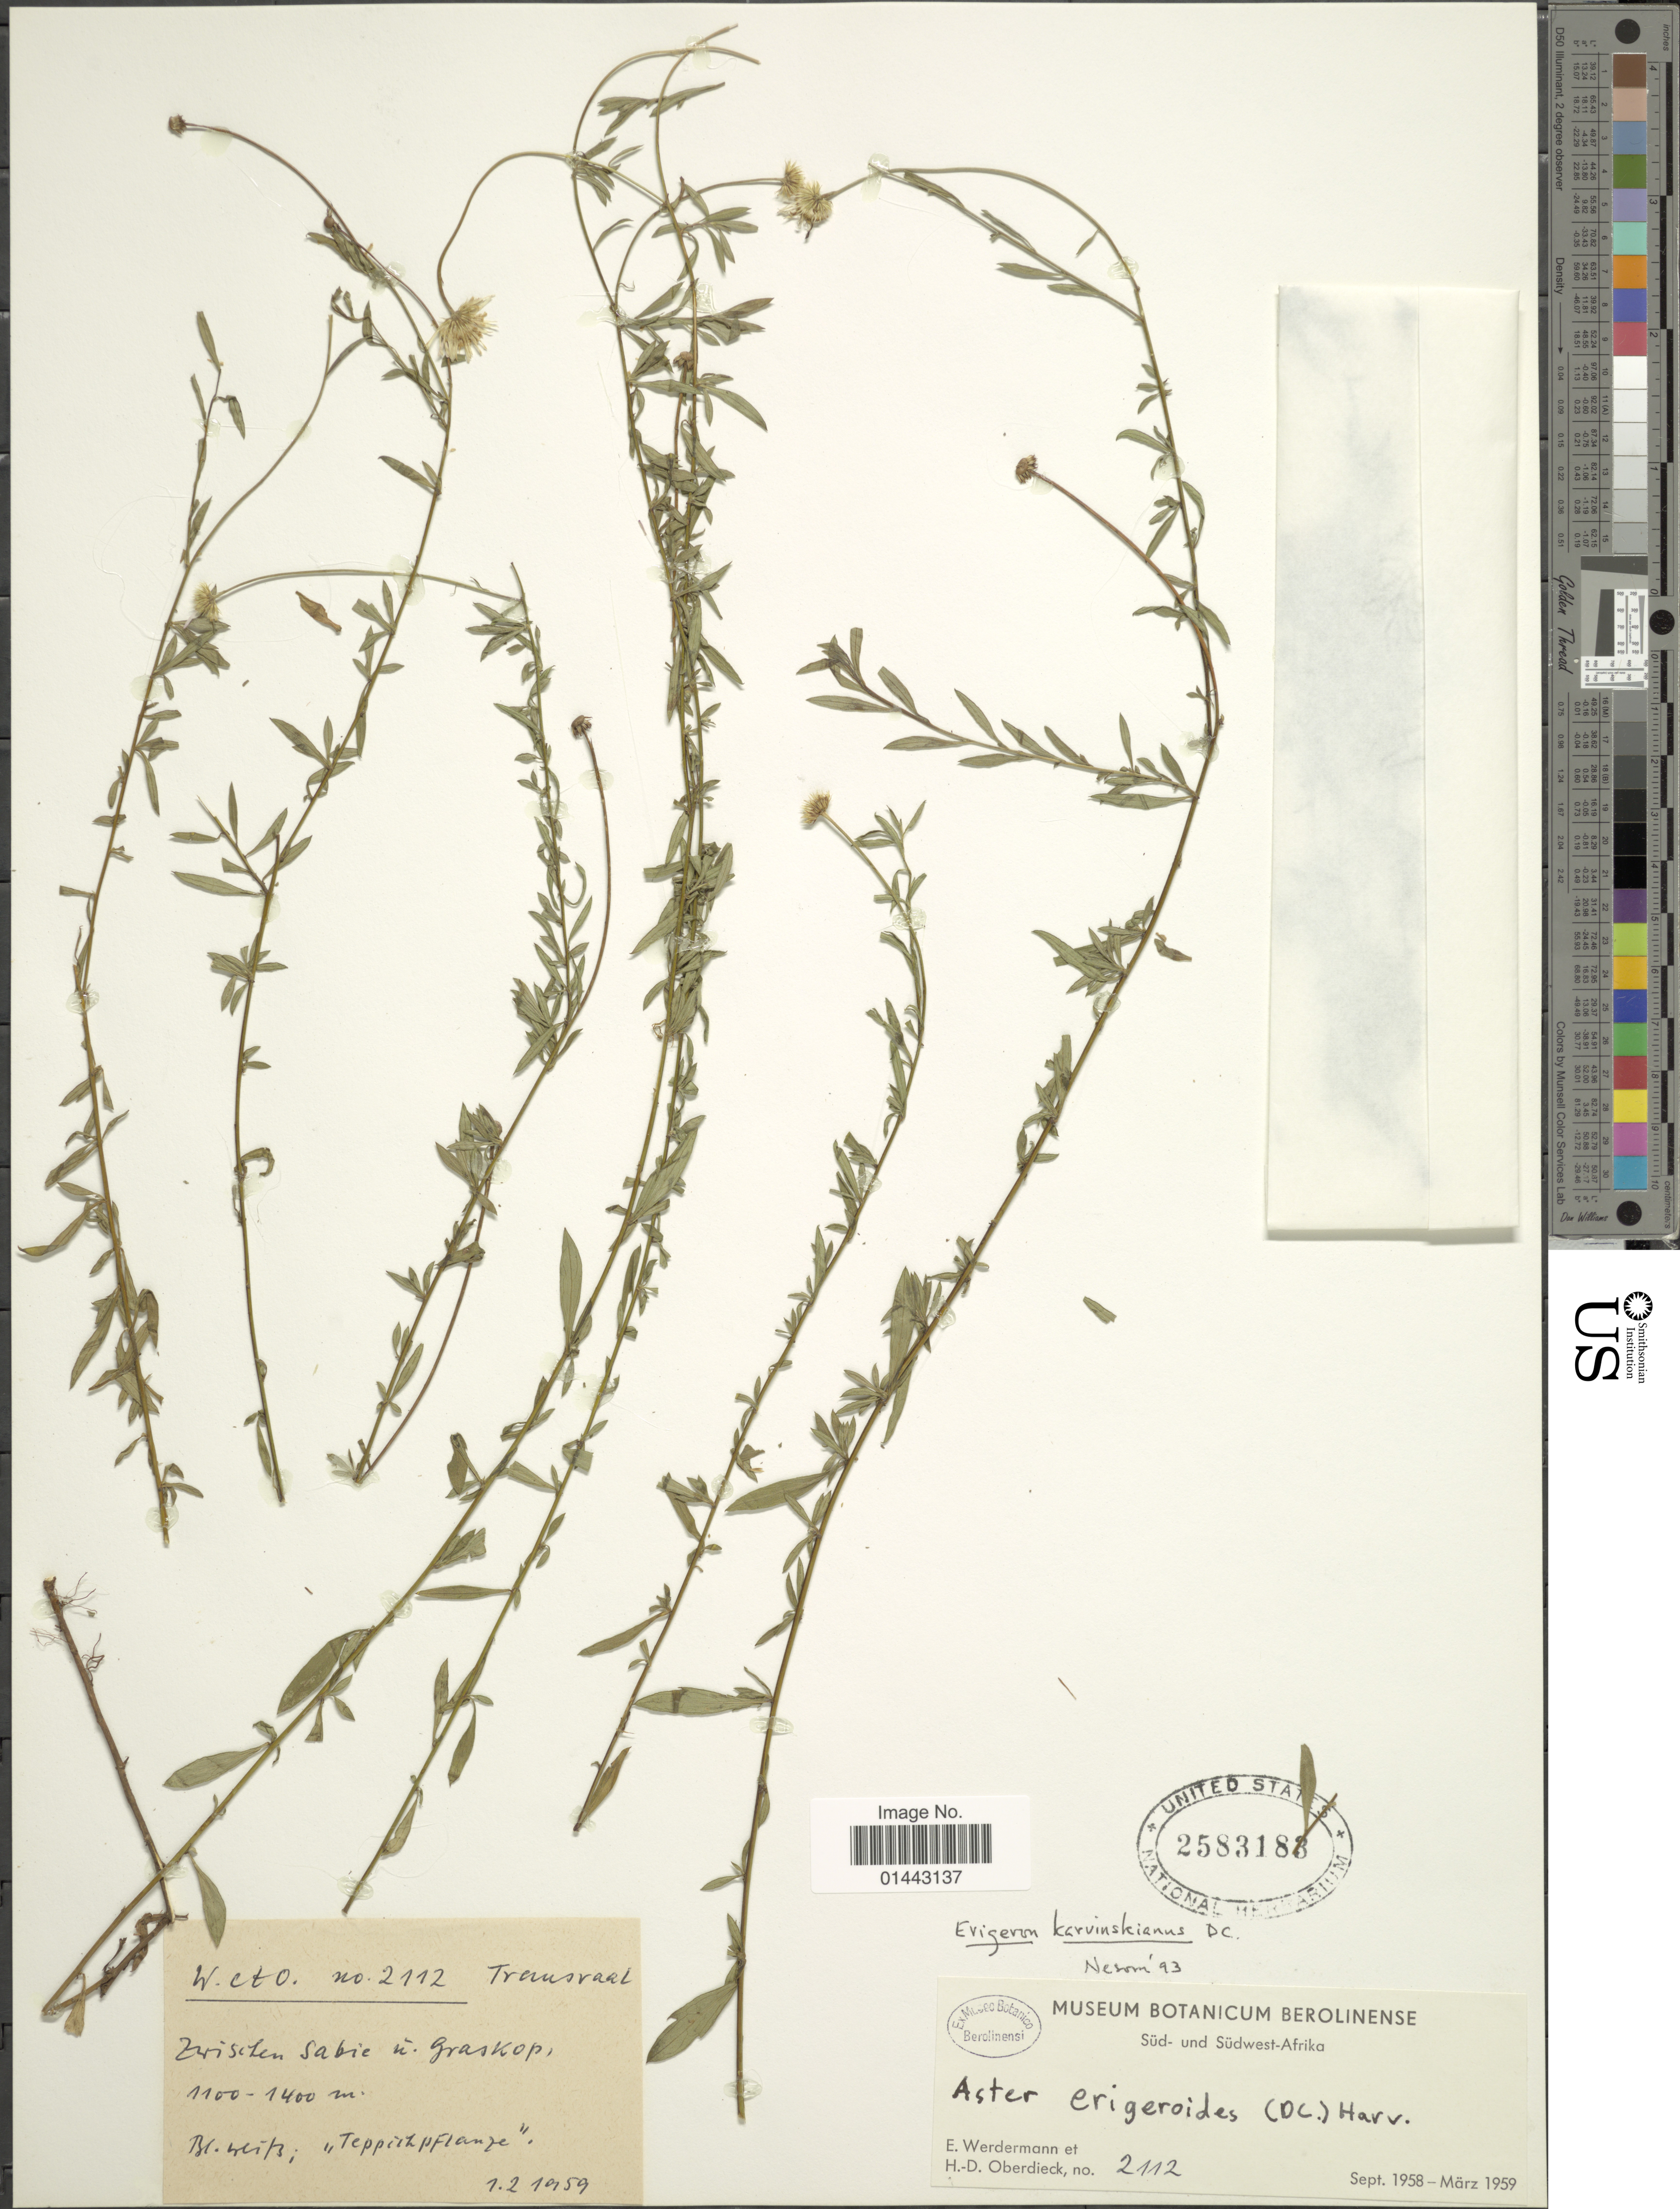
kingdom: Plantae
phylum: Tracheophyta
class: Magnoliopsida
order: Asterales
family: Asteraceae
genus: Erigeron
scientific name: Erigeron karvinskianus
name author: DC.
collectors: E. Wedermann & H. Oberdieck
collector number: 2112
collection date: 1959-02-01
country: South Africa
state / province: Mpumalanga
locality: Süd- und Südwest-Afrika, Transvaal, zwischen sabie u. graskop.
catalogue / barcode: US 2583183